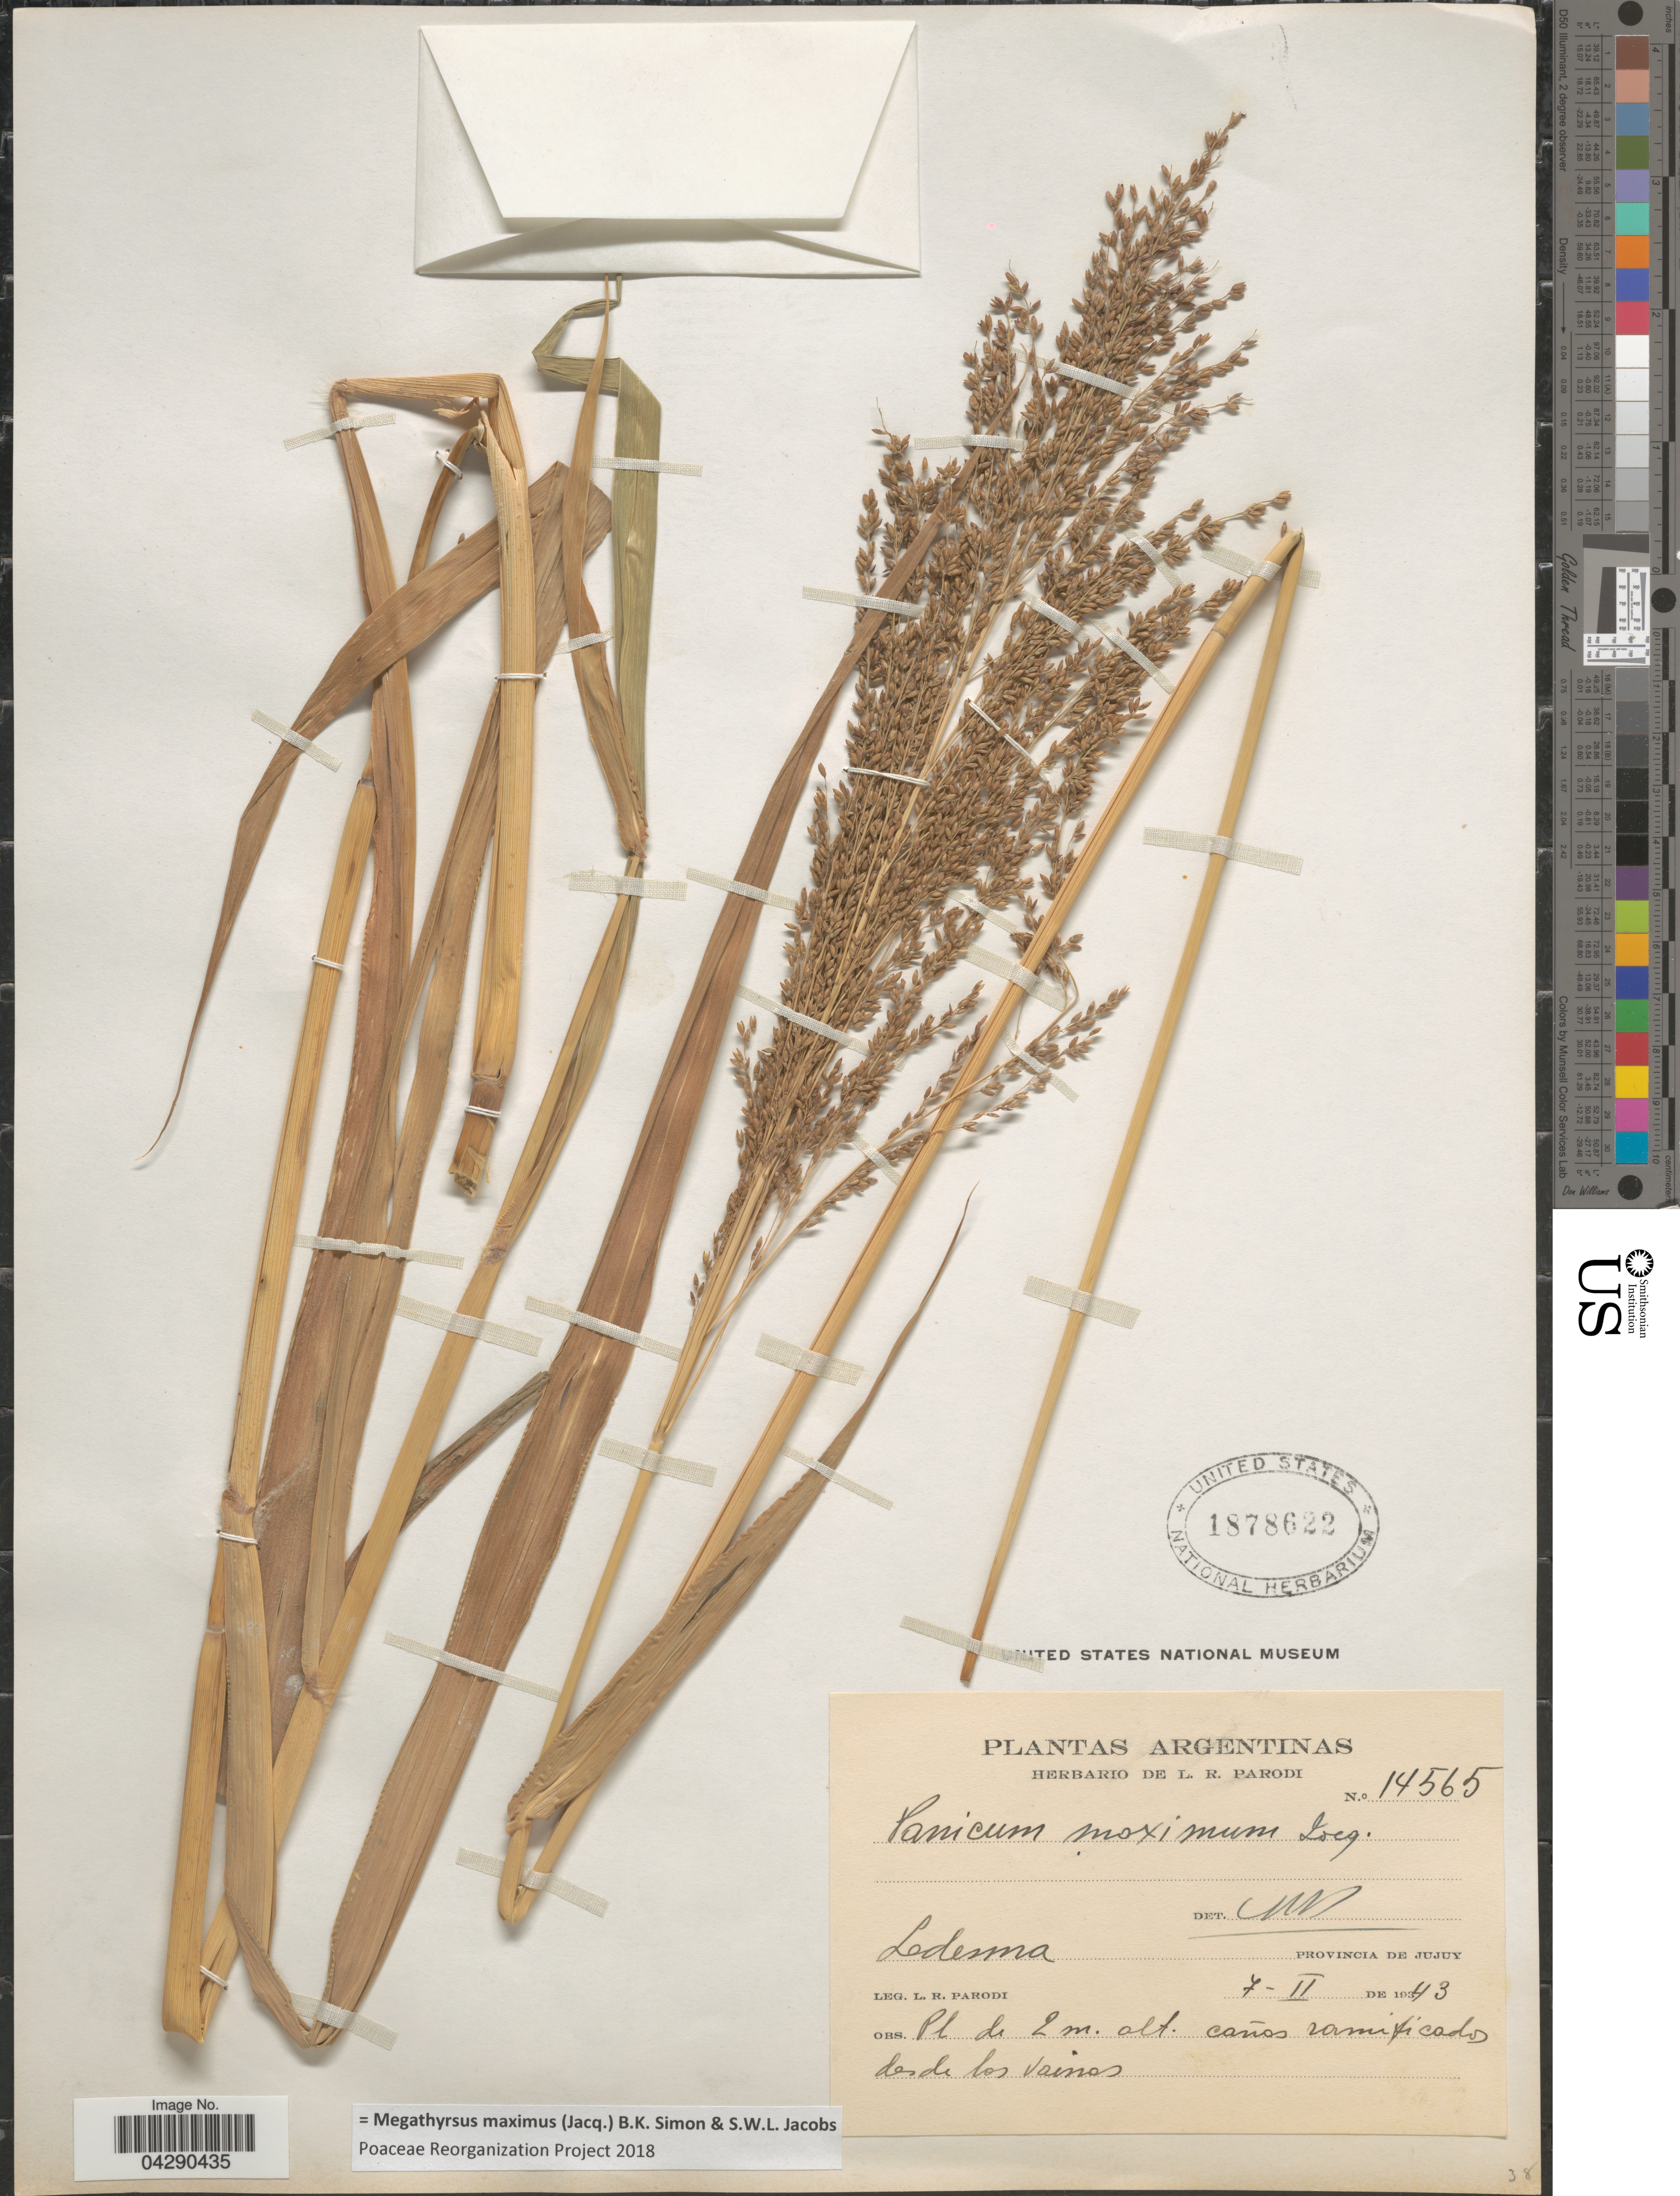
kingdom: Plantae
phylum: Tracheophyta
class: Liliopsida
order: Poales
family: Poaceae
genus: Megathyrsus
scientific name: Megathyrsus maximus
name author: (Jacq.) B.K. Simon & S.W.L. Jacobs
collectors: L. R. Parodi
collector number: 14565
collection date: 1943-02-07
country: Argentina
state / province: Jujuy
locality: Ledesma.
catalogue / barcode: US 1878622